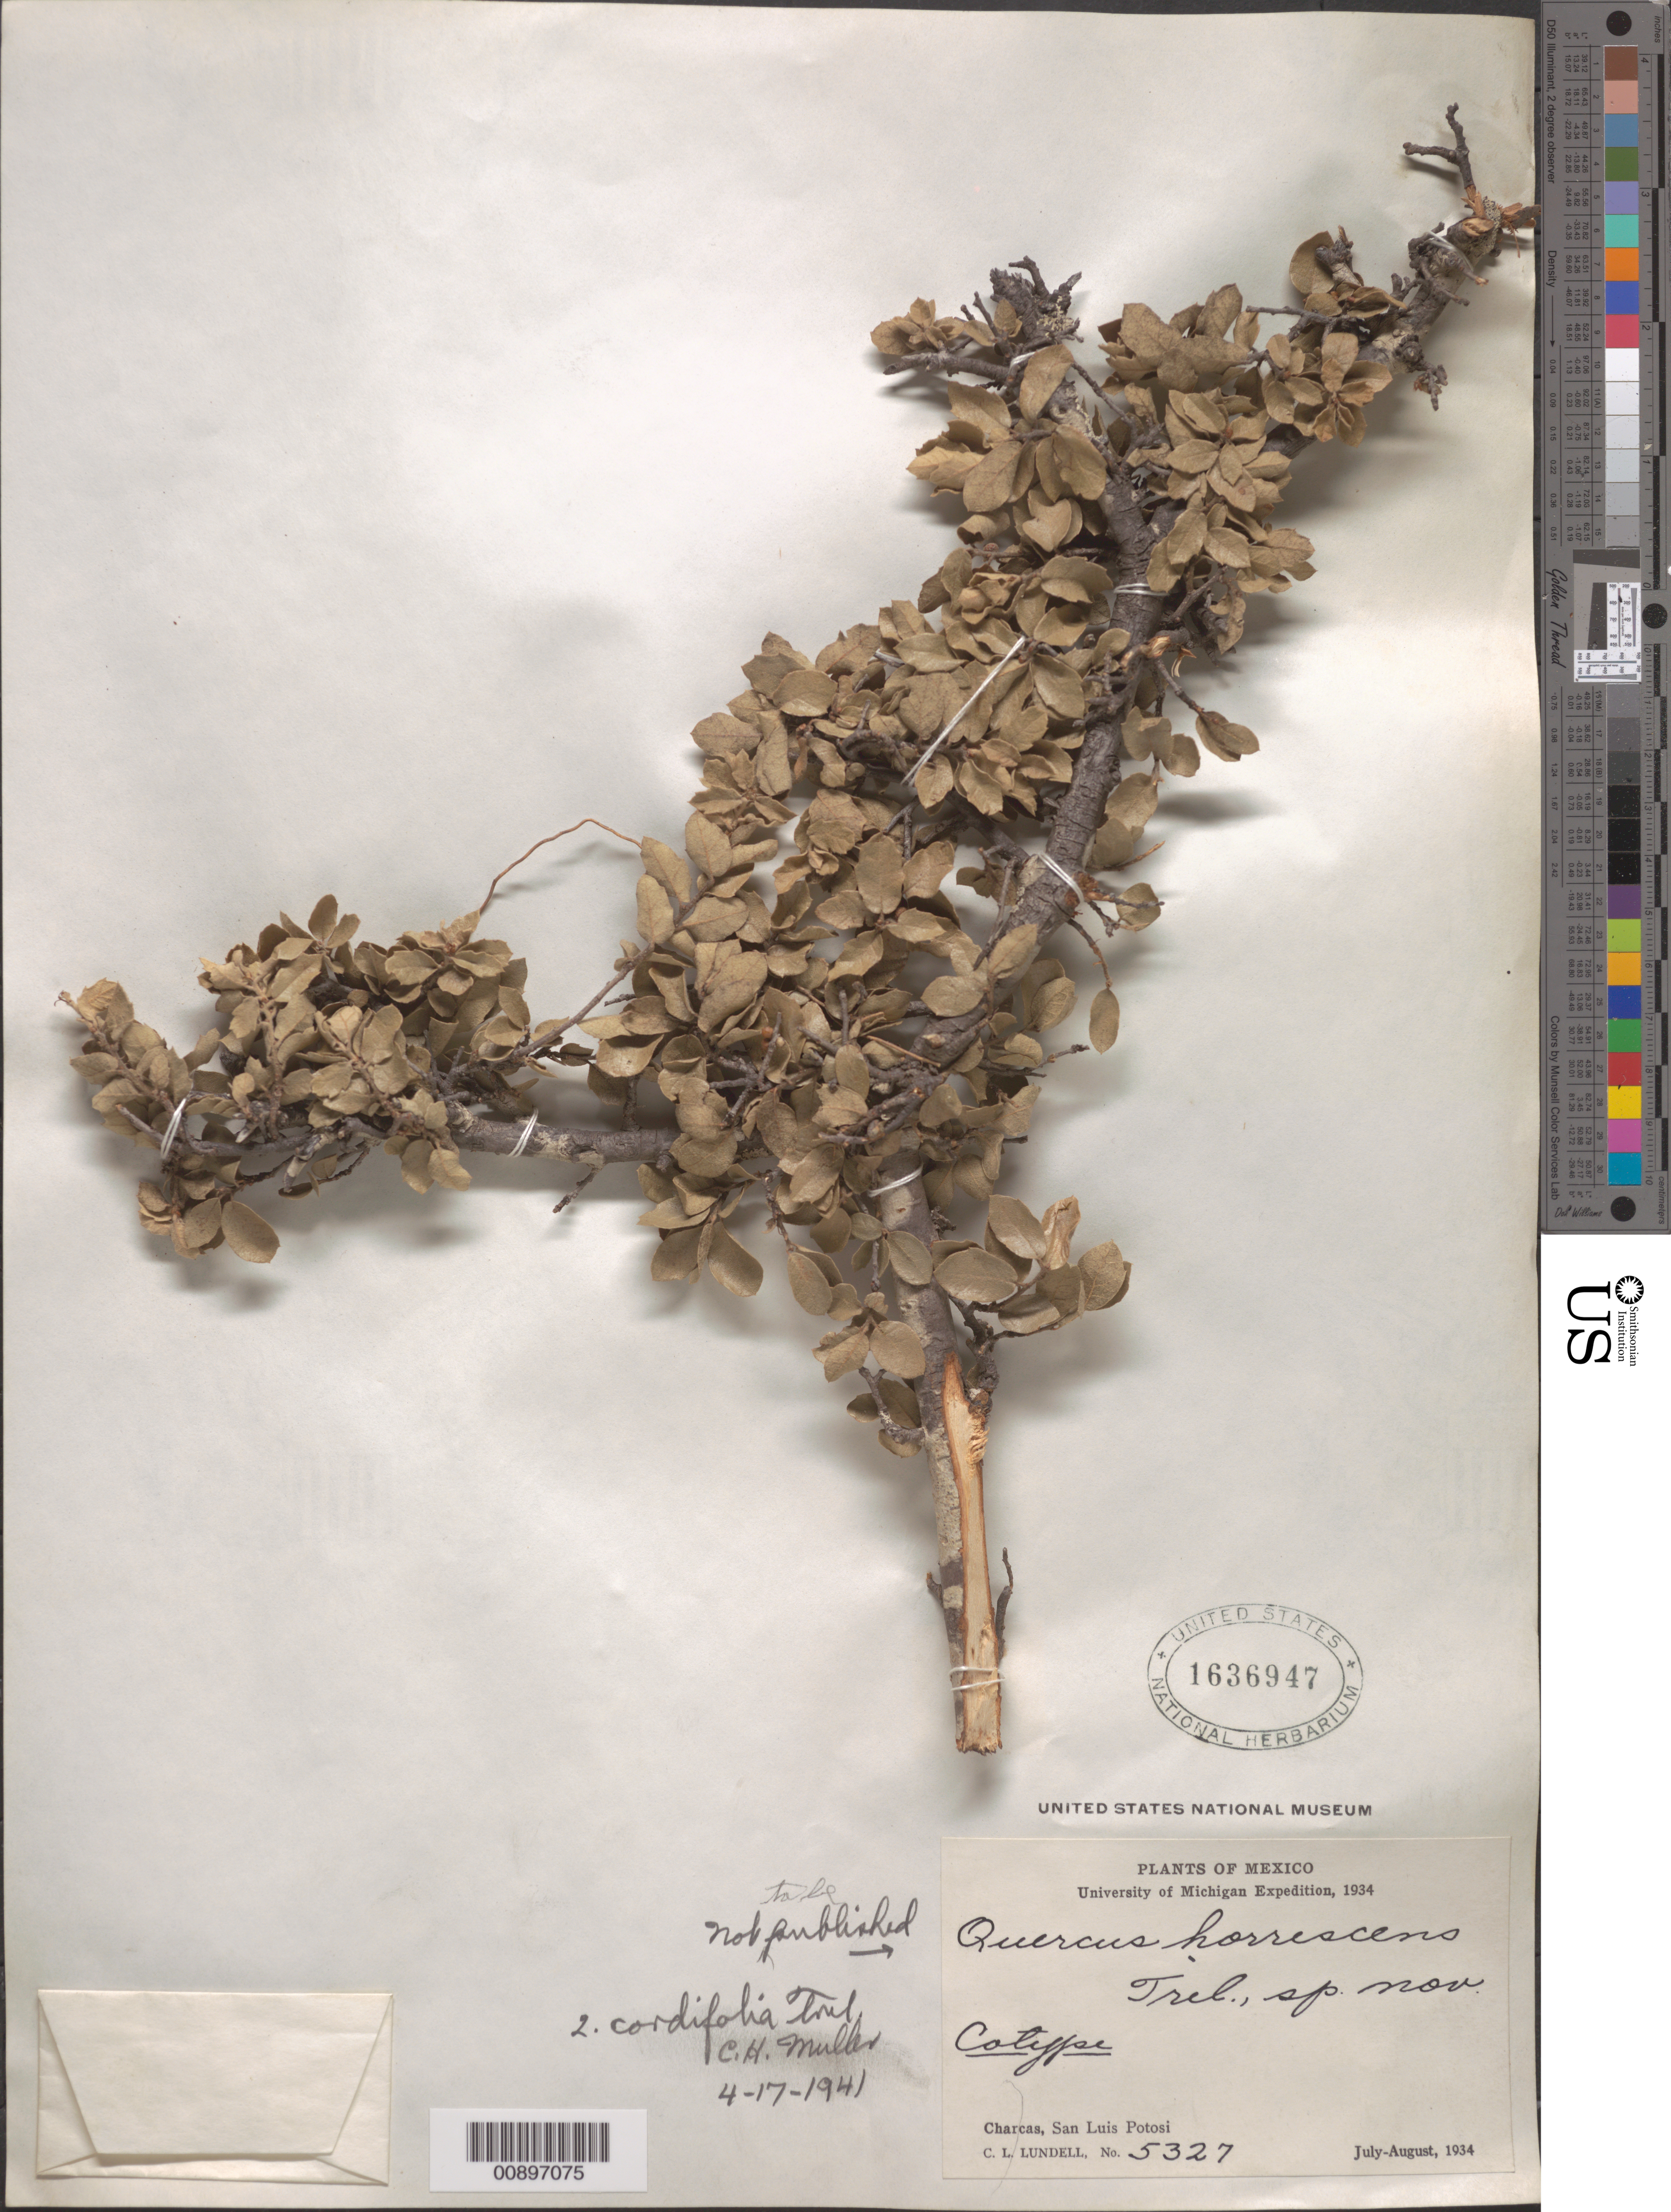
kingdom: Plantae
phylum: Tracheophyta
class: Magnoliopsida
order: Fagales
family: Fagaceae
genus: Quercus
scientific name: Quercus cordifolia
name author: Trel.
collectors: C. L. Lundell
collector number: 5327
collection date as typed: Jul 1934 to -- Aug 1934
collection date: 1934-07/1934-08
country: Mexico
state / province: San Luis Potosí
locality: Charcas, San Luis Potosí.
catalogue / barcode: US 1636947